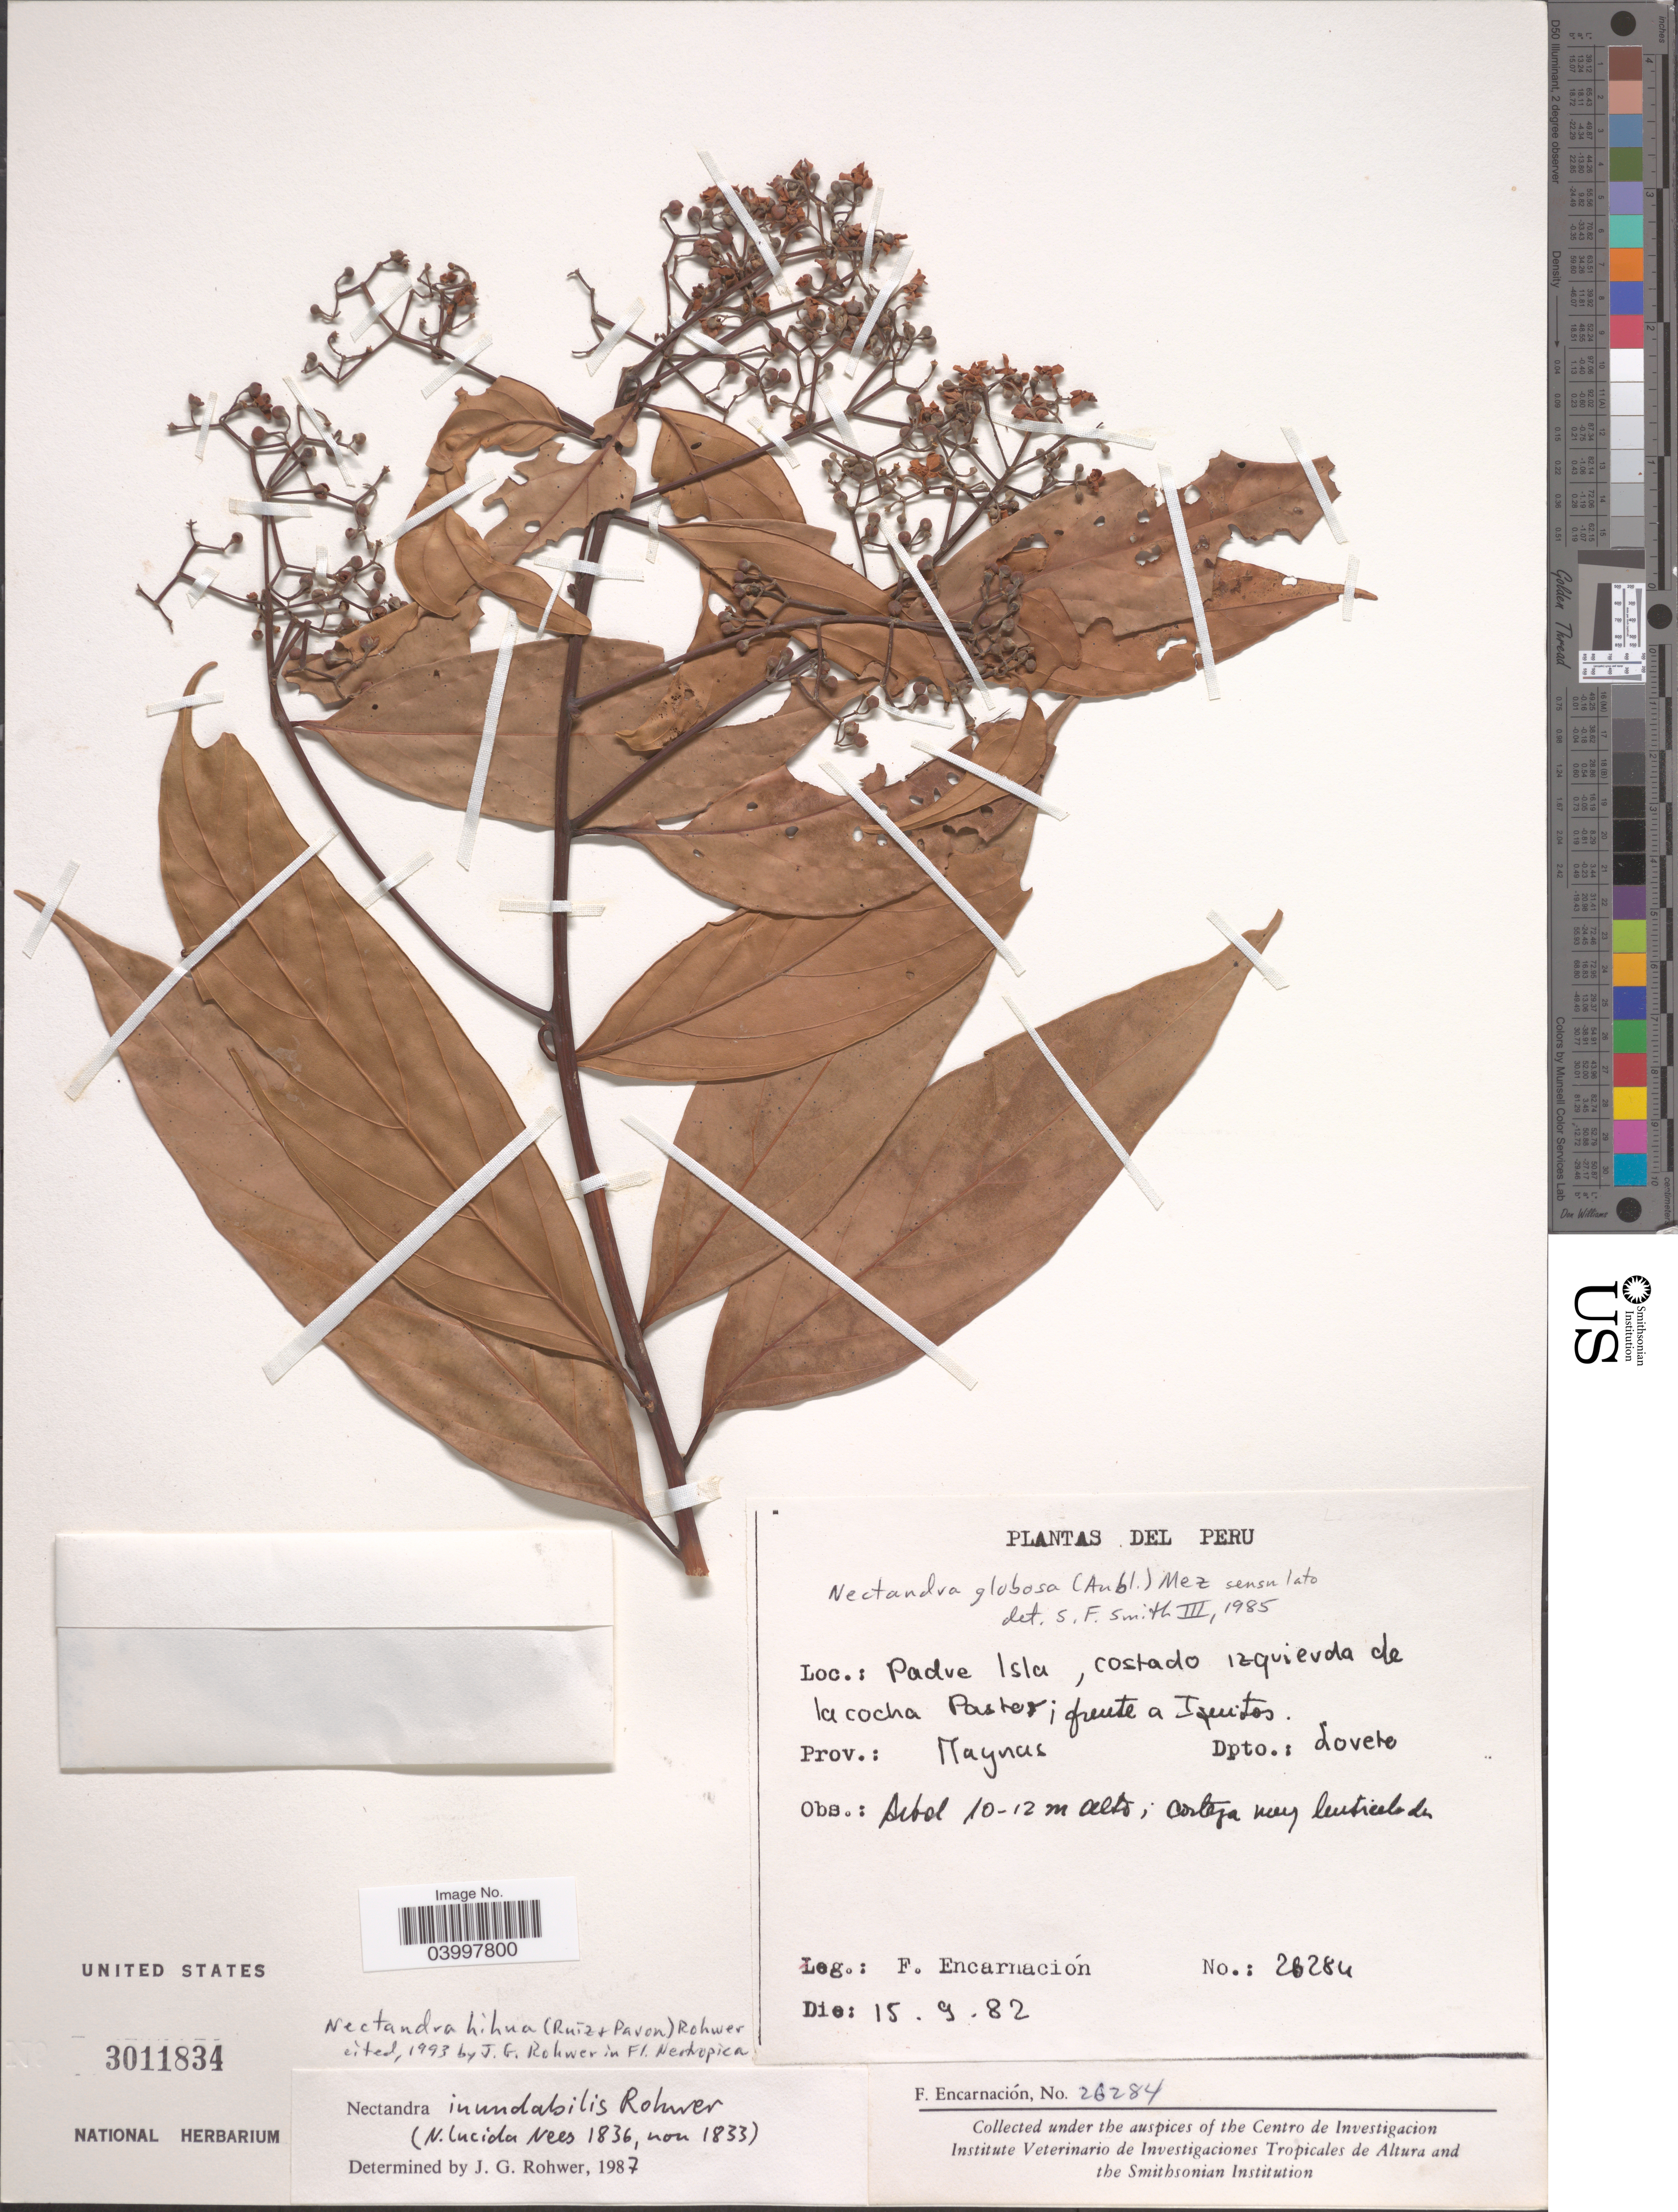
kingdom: Plantae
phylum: Tracheophyta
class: Magnoliopsida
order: Laurales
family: Lauraceae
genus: Nectandra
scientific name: Nectandra hihua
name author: (Ruiz & Pav.) Rohwer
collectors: F. Encarnación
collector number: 26284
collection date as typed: Transcribed d/m/y: 15/9/82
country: Peru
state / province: Loreto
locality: Padre Isla, costado izquierda de la cocha Pastor'; frente a Iquitos. Prov: Maynas. Dpto.: Loreto.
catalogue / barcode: US 3011834